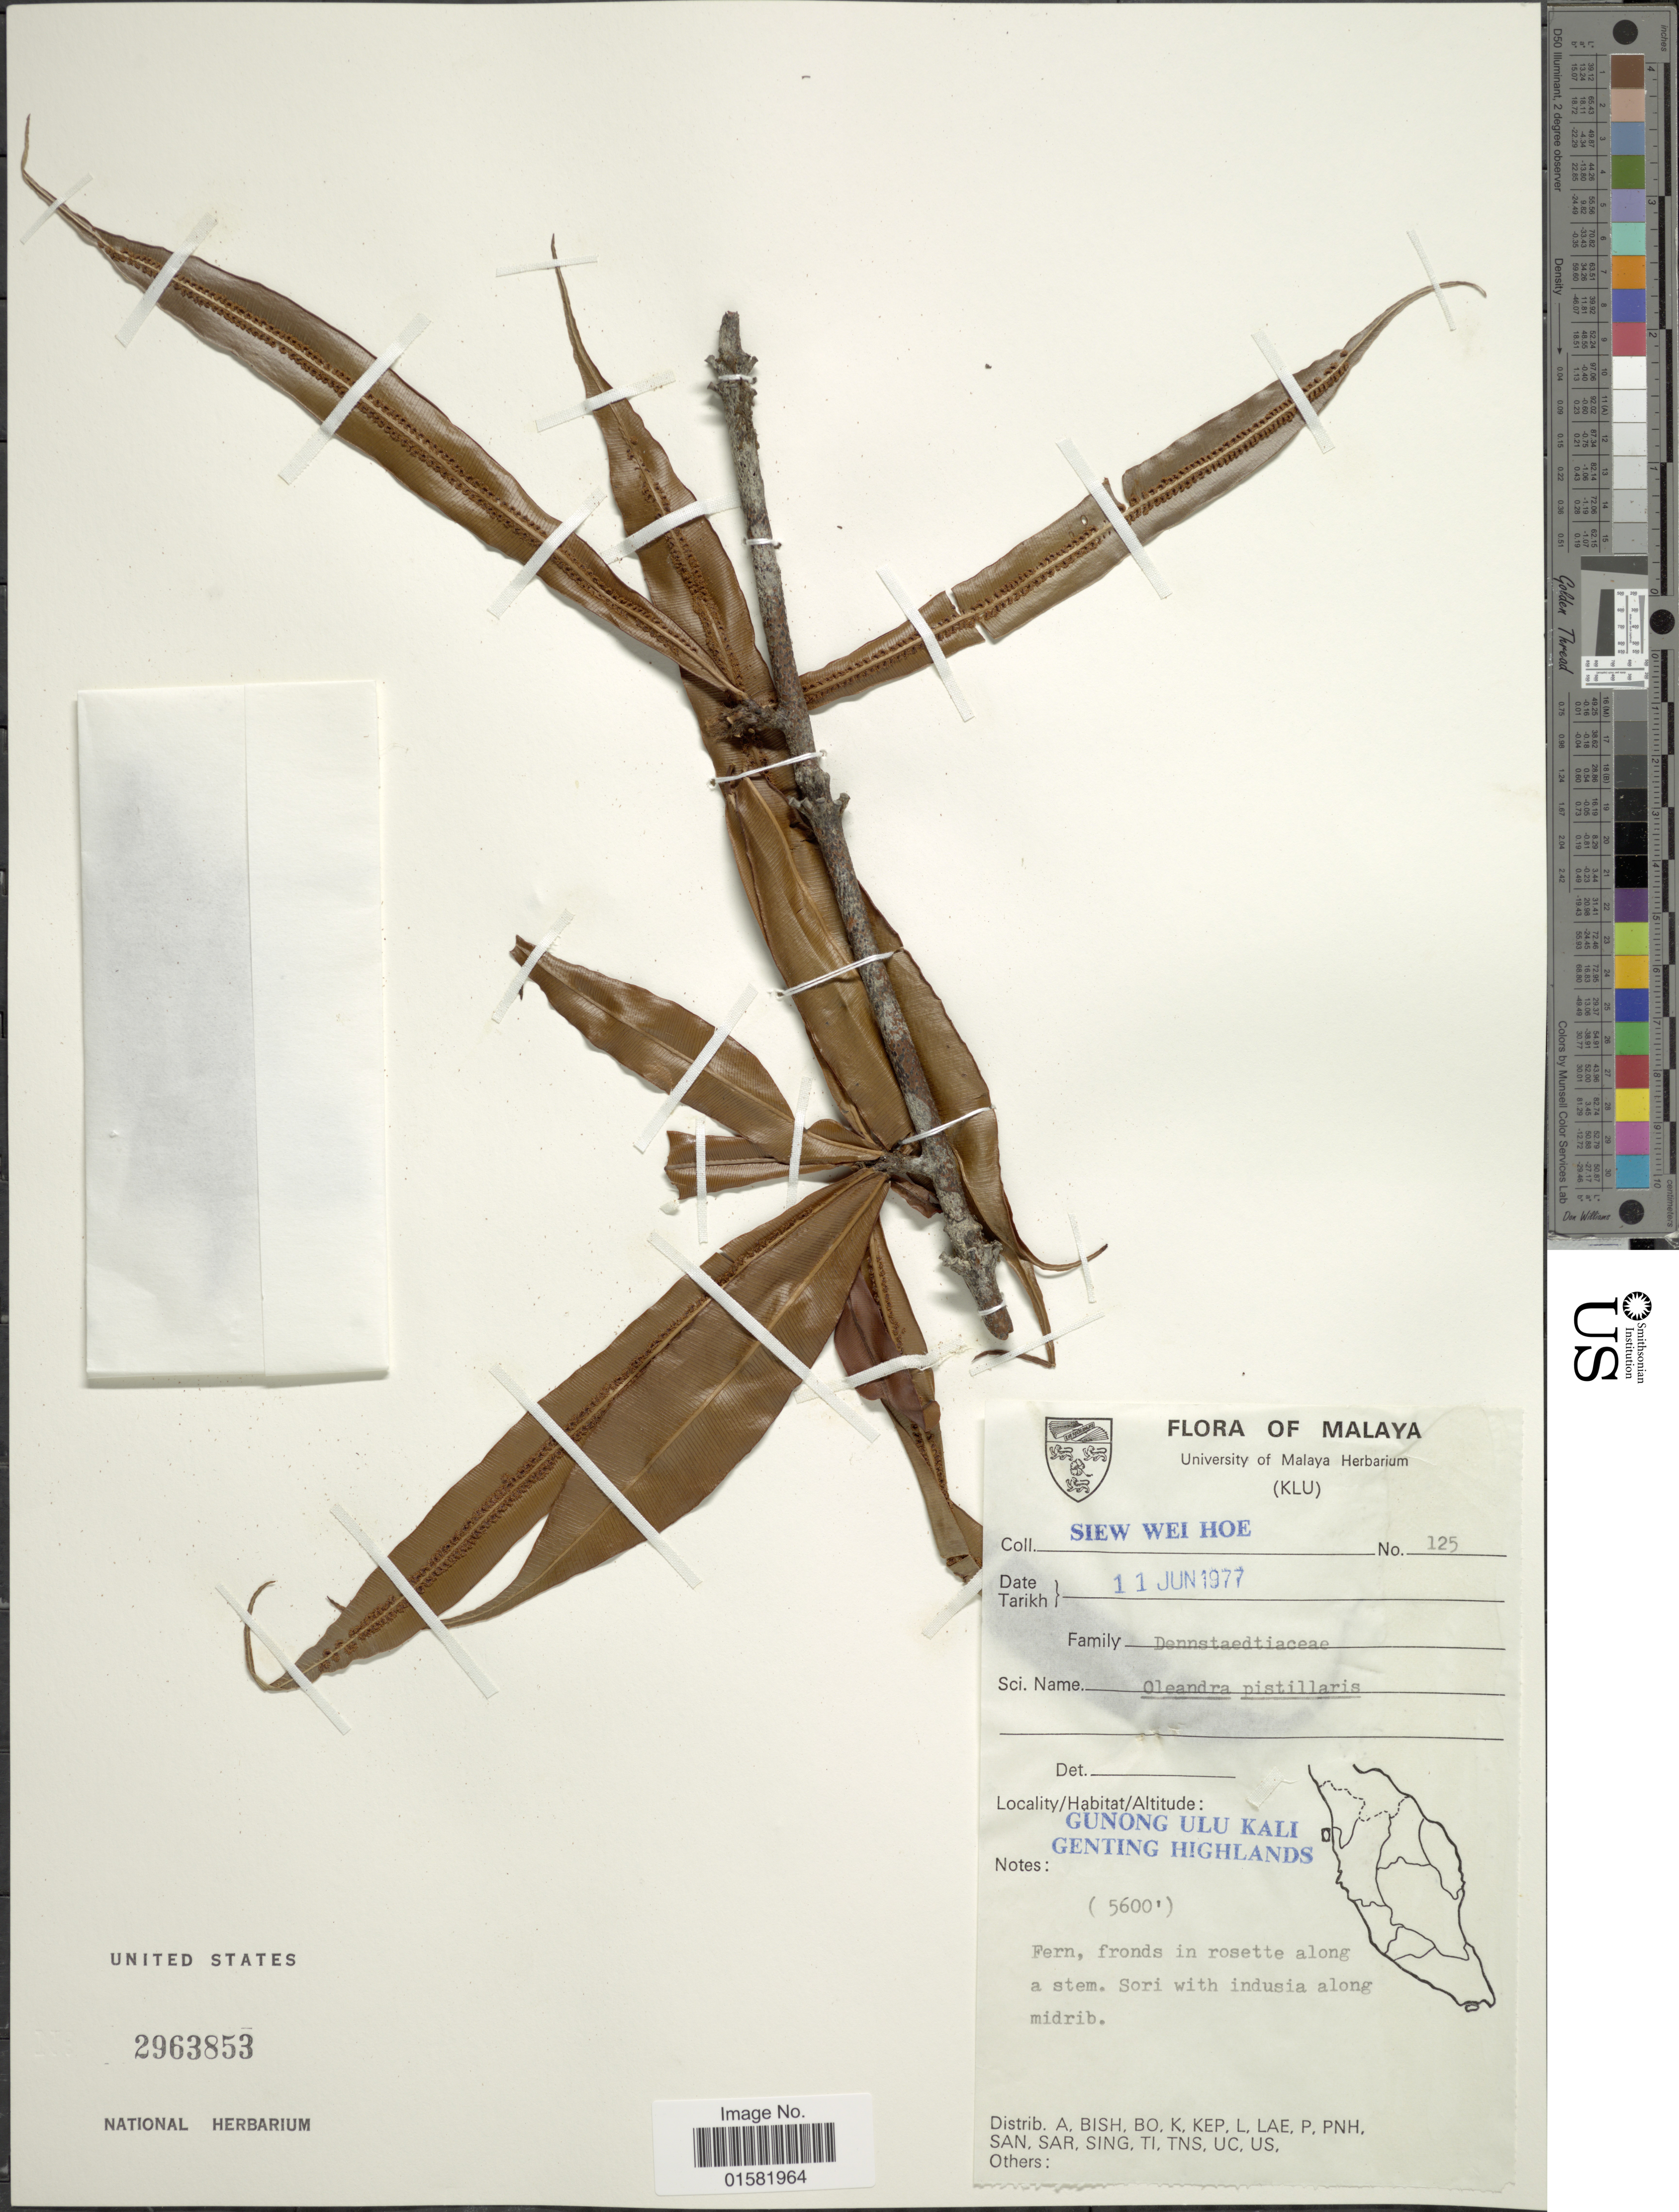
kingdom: Plantae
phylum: Tracheophyta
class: Polypodiopsida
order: Polypodiales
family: Oleandraceae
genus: Oleandra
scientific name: Oleandra pistillaris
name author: (Sw.) C. Chr.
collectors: W. H. Siew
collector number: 125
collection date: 1977-06-11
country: Malaysia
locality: Malaya, Gunong Ulu Kali Genting Highlands.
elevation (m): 1707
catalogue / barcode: US 2963853